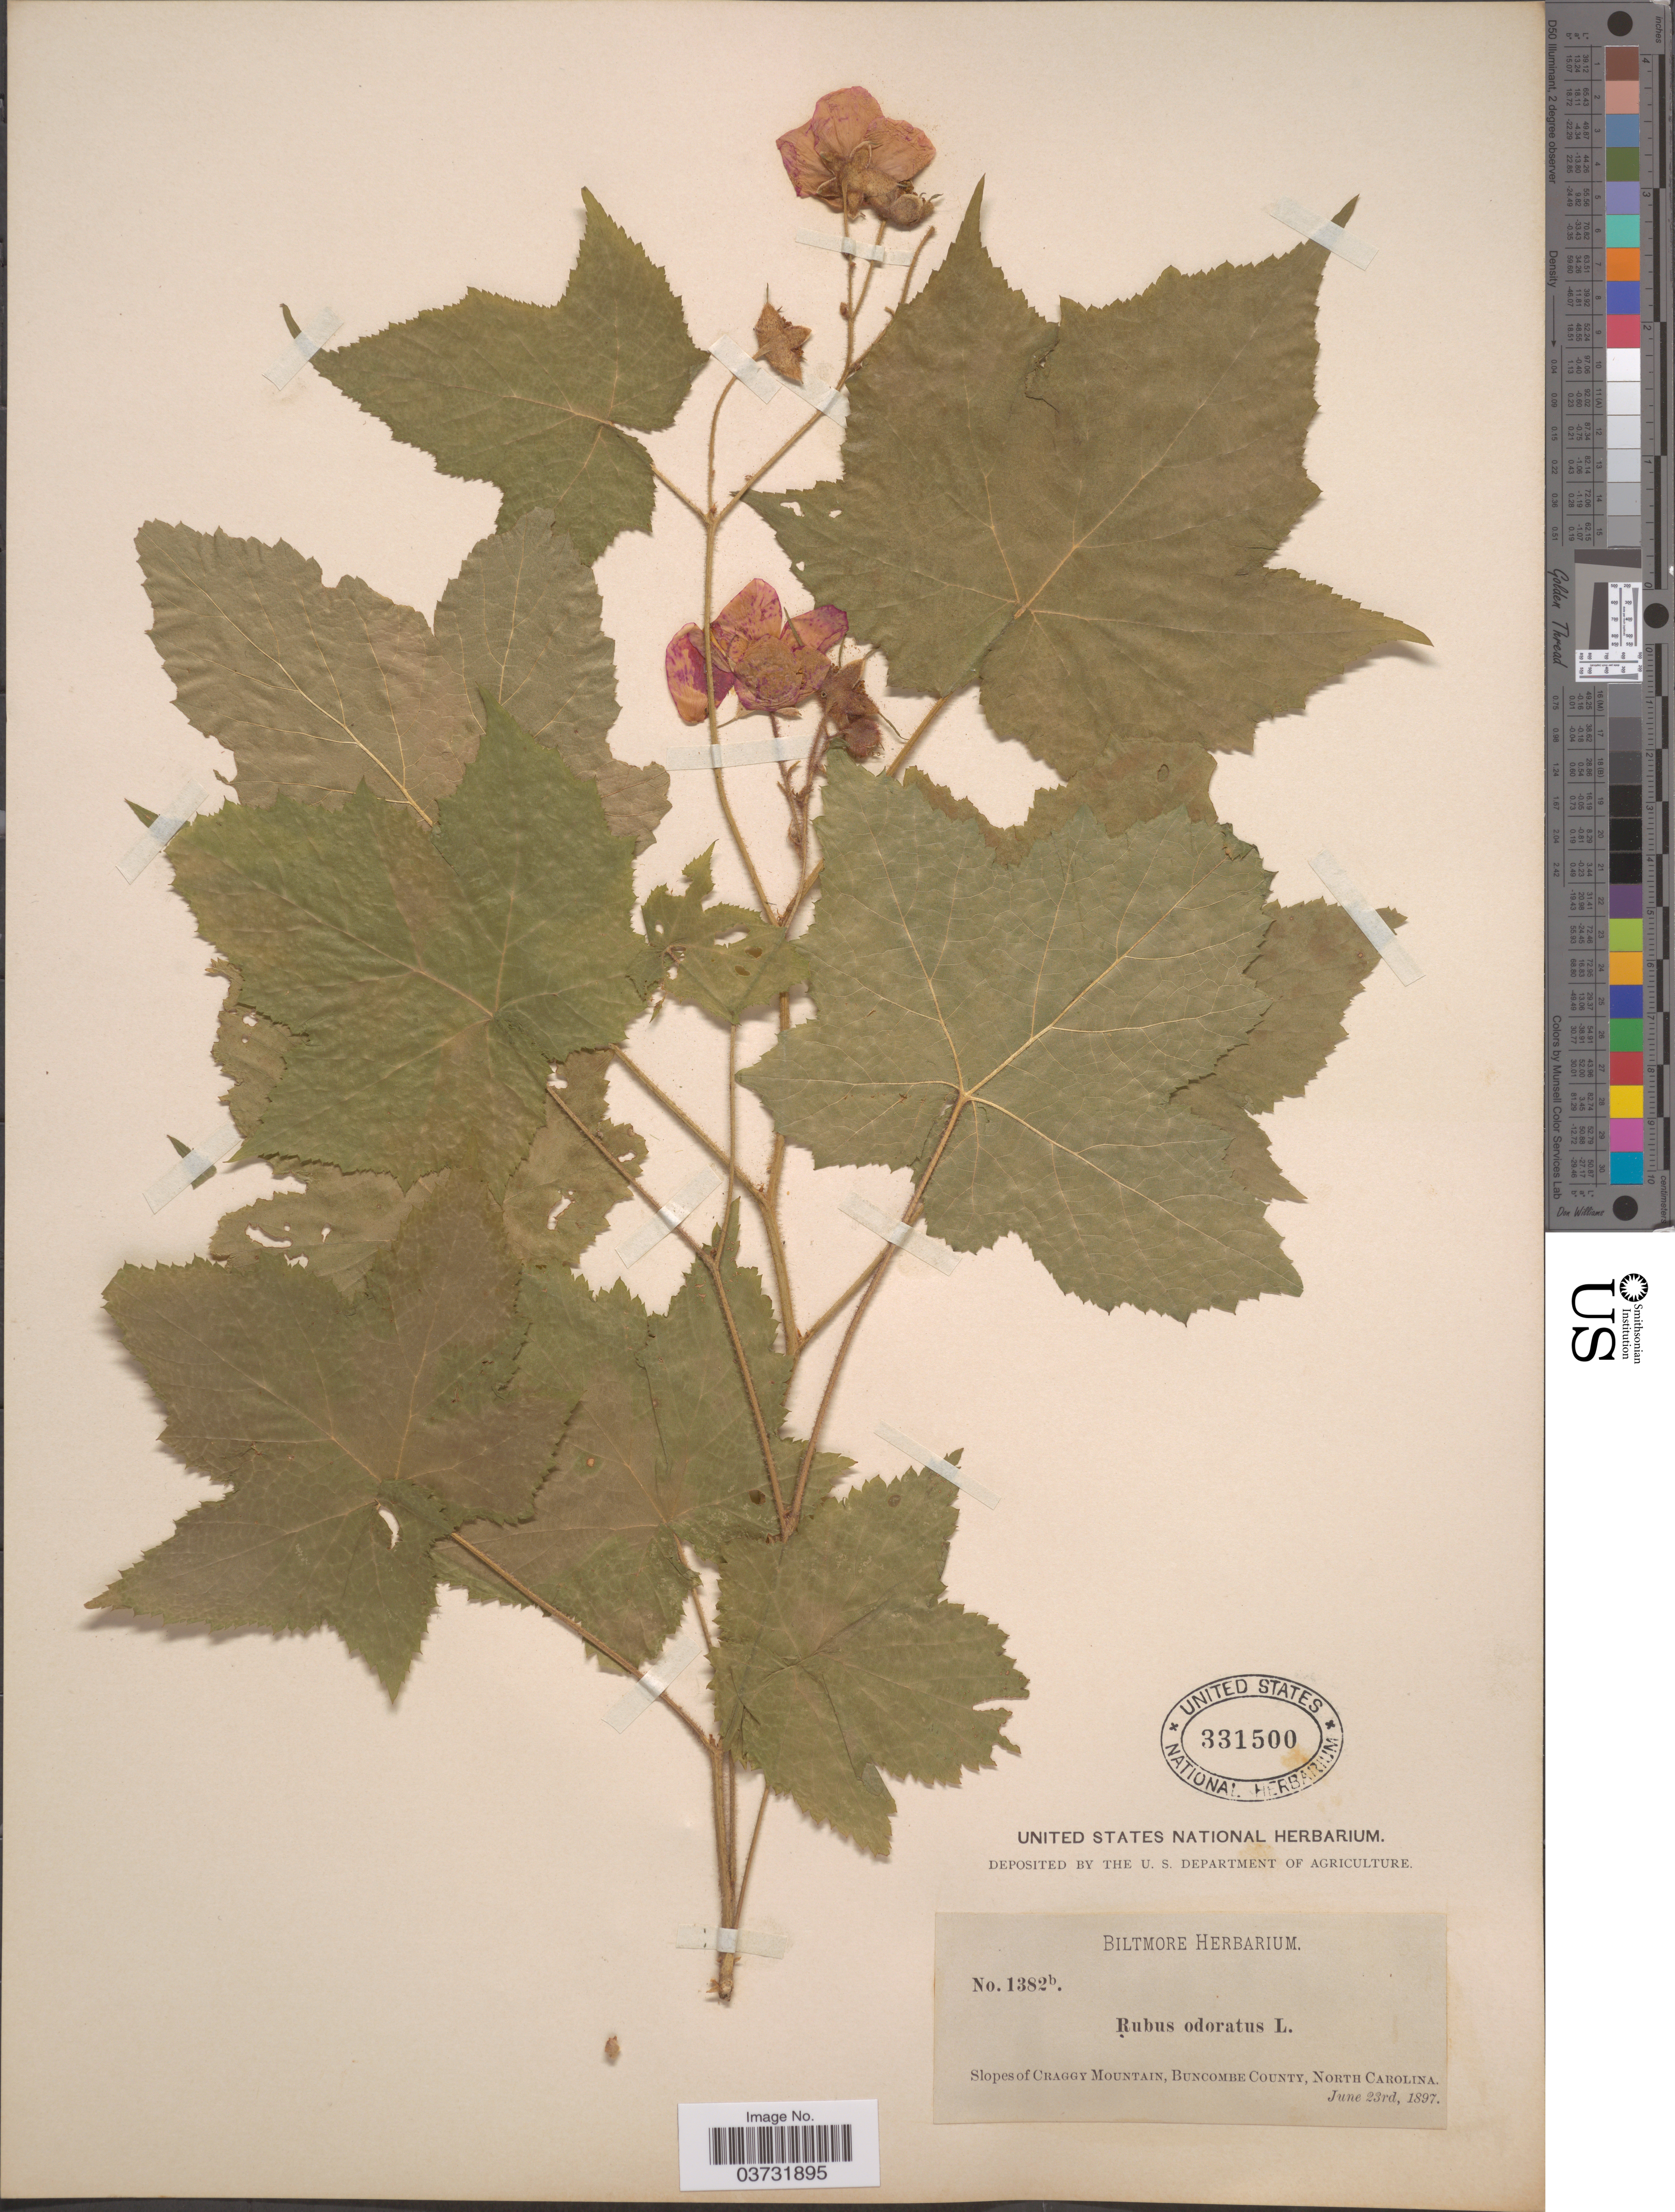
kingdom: Plantae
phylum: Tracheophyta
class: Magnoliopsida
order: Rosales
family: Rosaceae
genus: Rubus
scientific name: Rubus odoratus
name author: L.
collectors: ex herb. Biltmore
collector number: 1382b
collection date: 1897-06-23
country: United States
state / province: North Carolina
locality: Slopes of Craggy Mountain, Buncombe County.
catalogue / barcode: US 331500